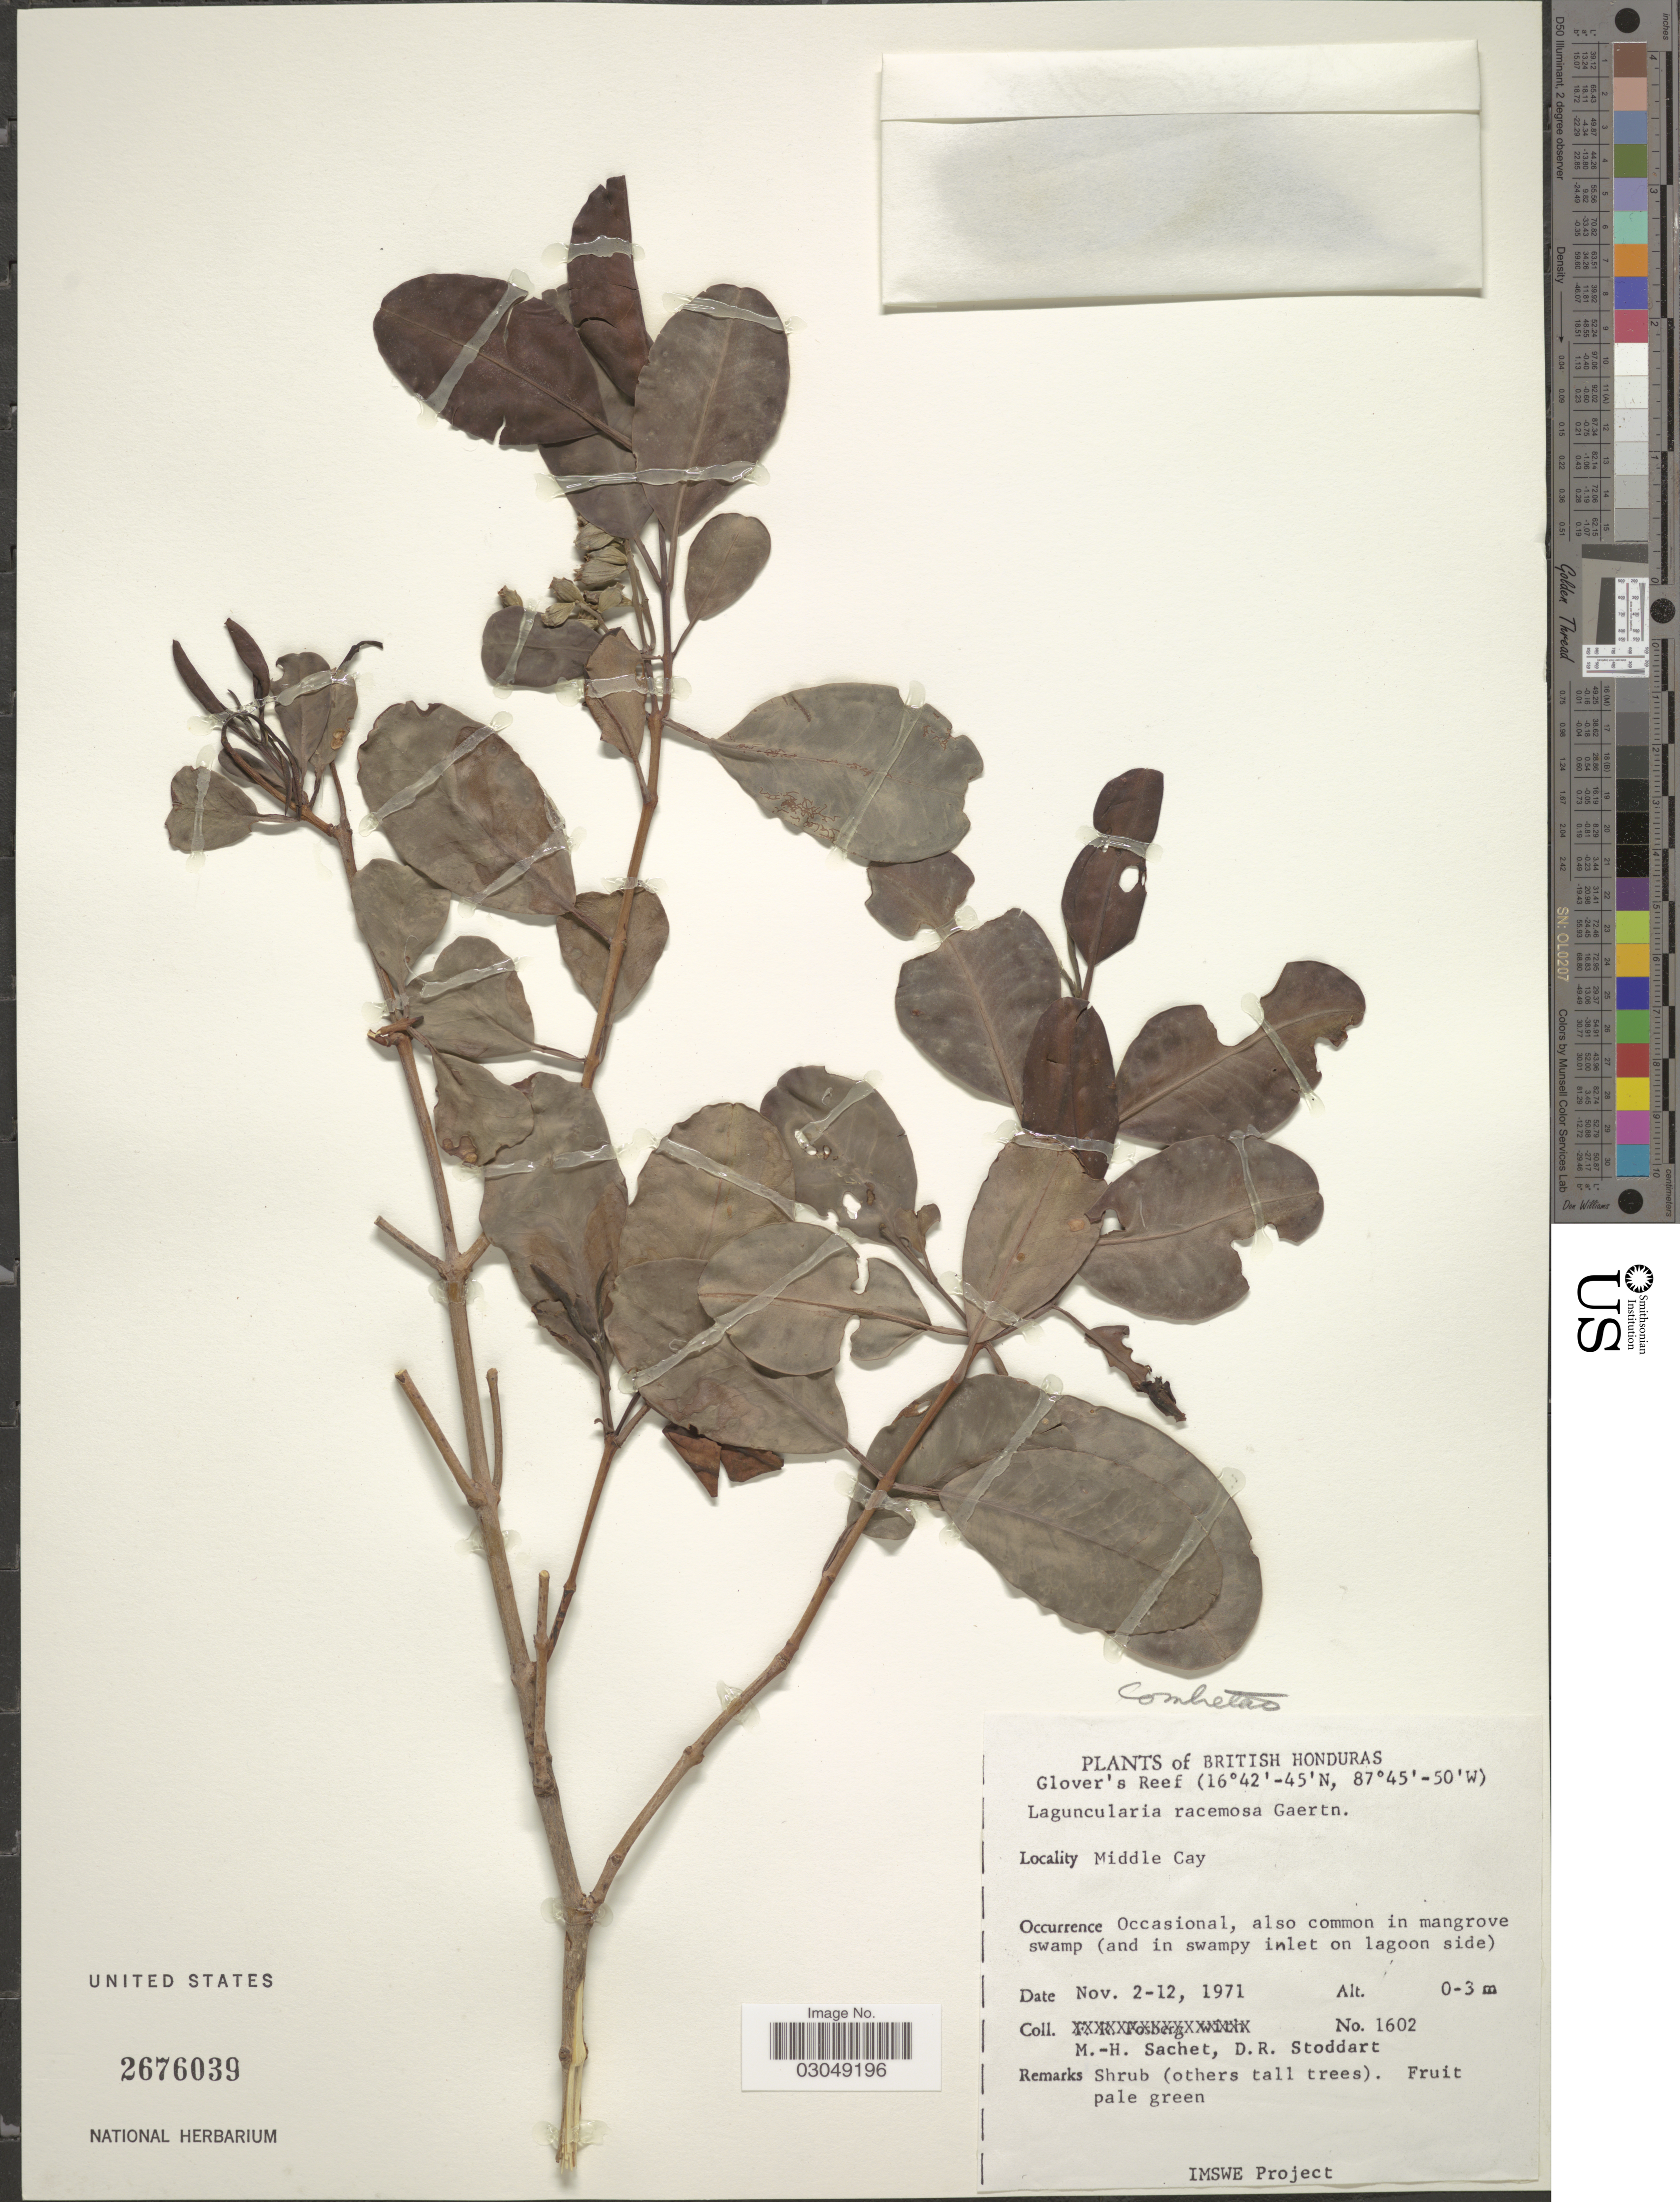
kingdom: Plantae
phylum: Tracheophyta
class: Magnoliopsida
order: Myrtales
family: Combretaceae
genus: Laguncularia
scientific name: Laguncularia racemosa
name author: (L.) C.F. Gaertn.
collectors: M.-H. Sachet & D. R. Stoddart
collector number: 1602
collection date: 1971-11-02/1971-11-12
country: Belize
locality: British Honduras. Glover's Reef. Middle Cay.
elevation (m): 0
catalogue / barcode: US 2676039